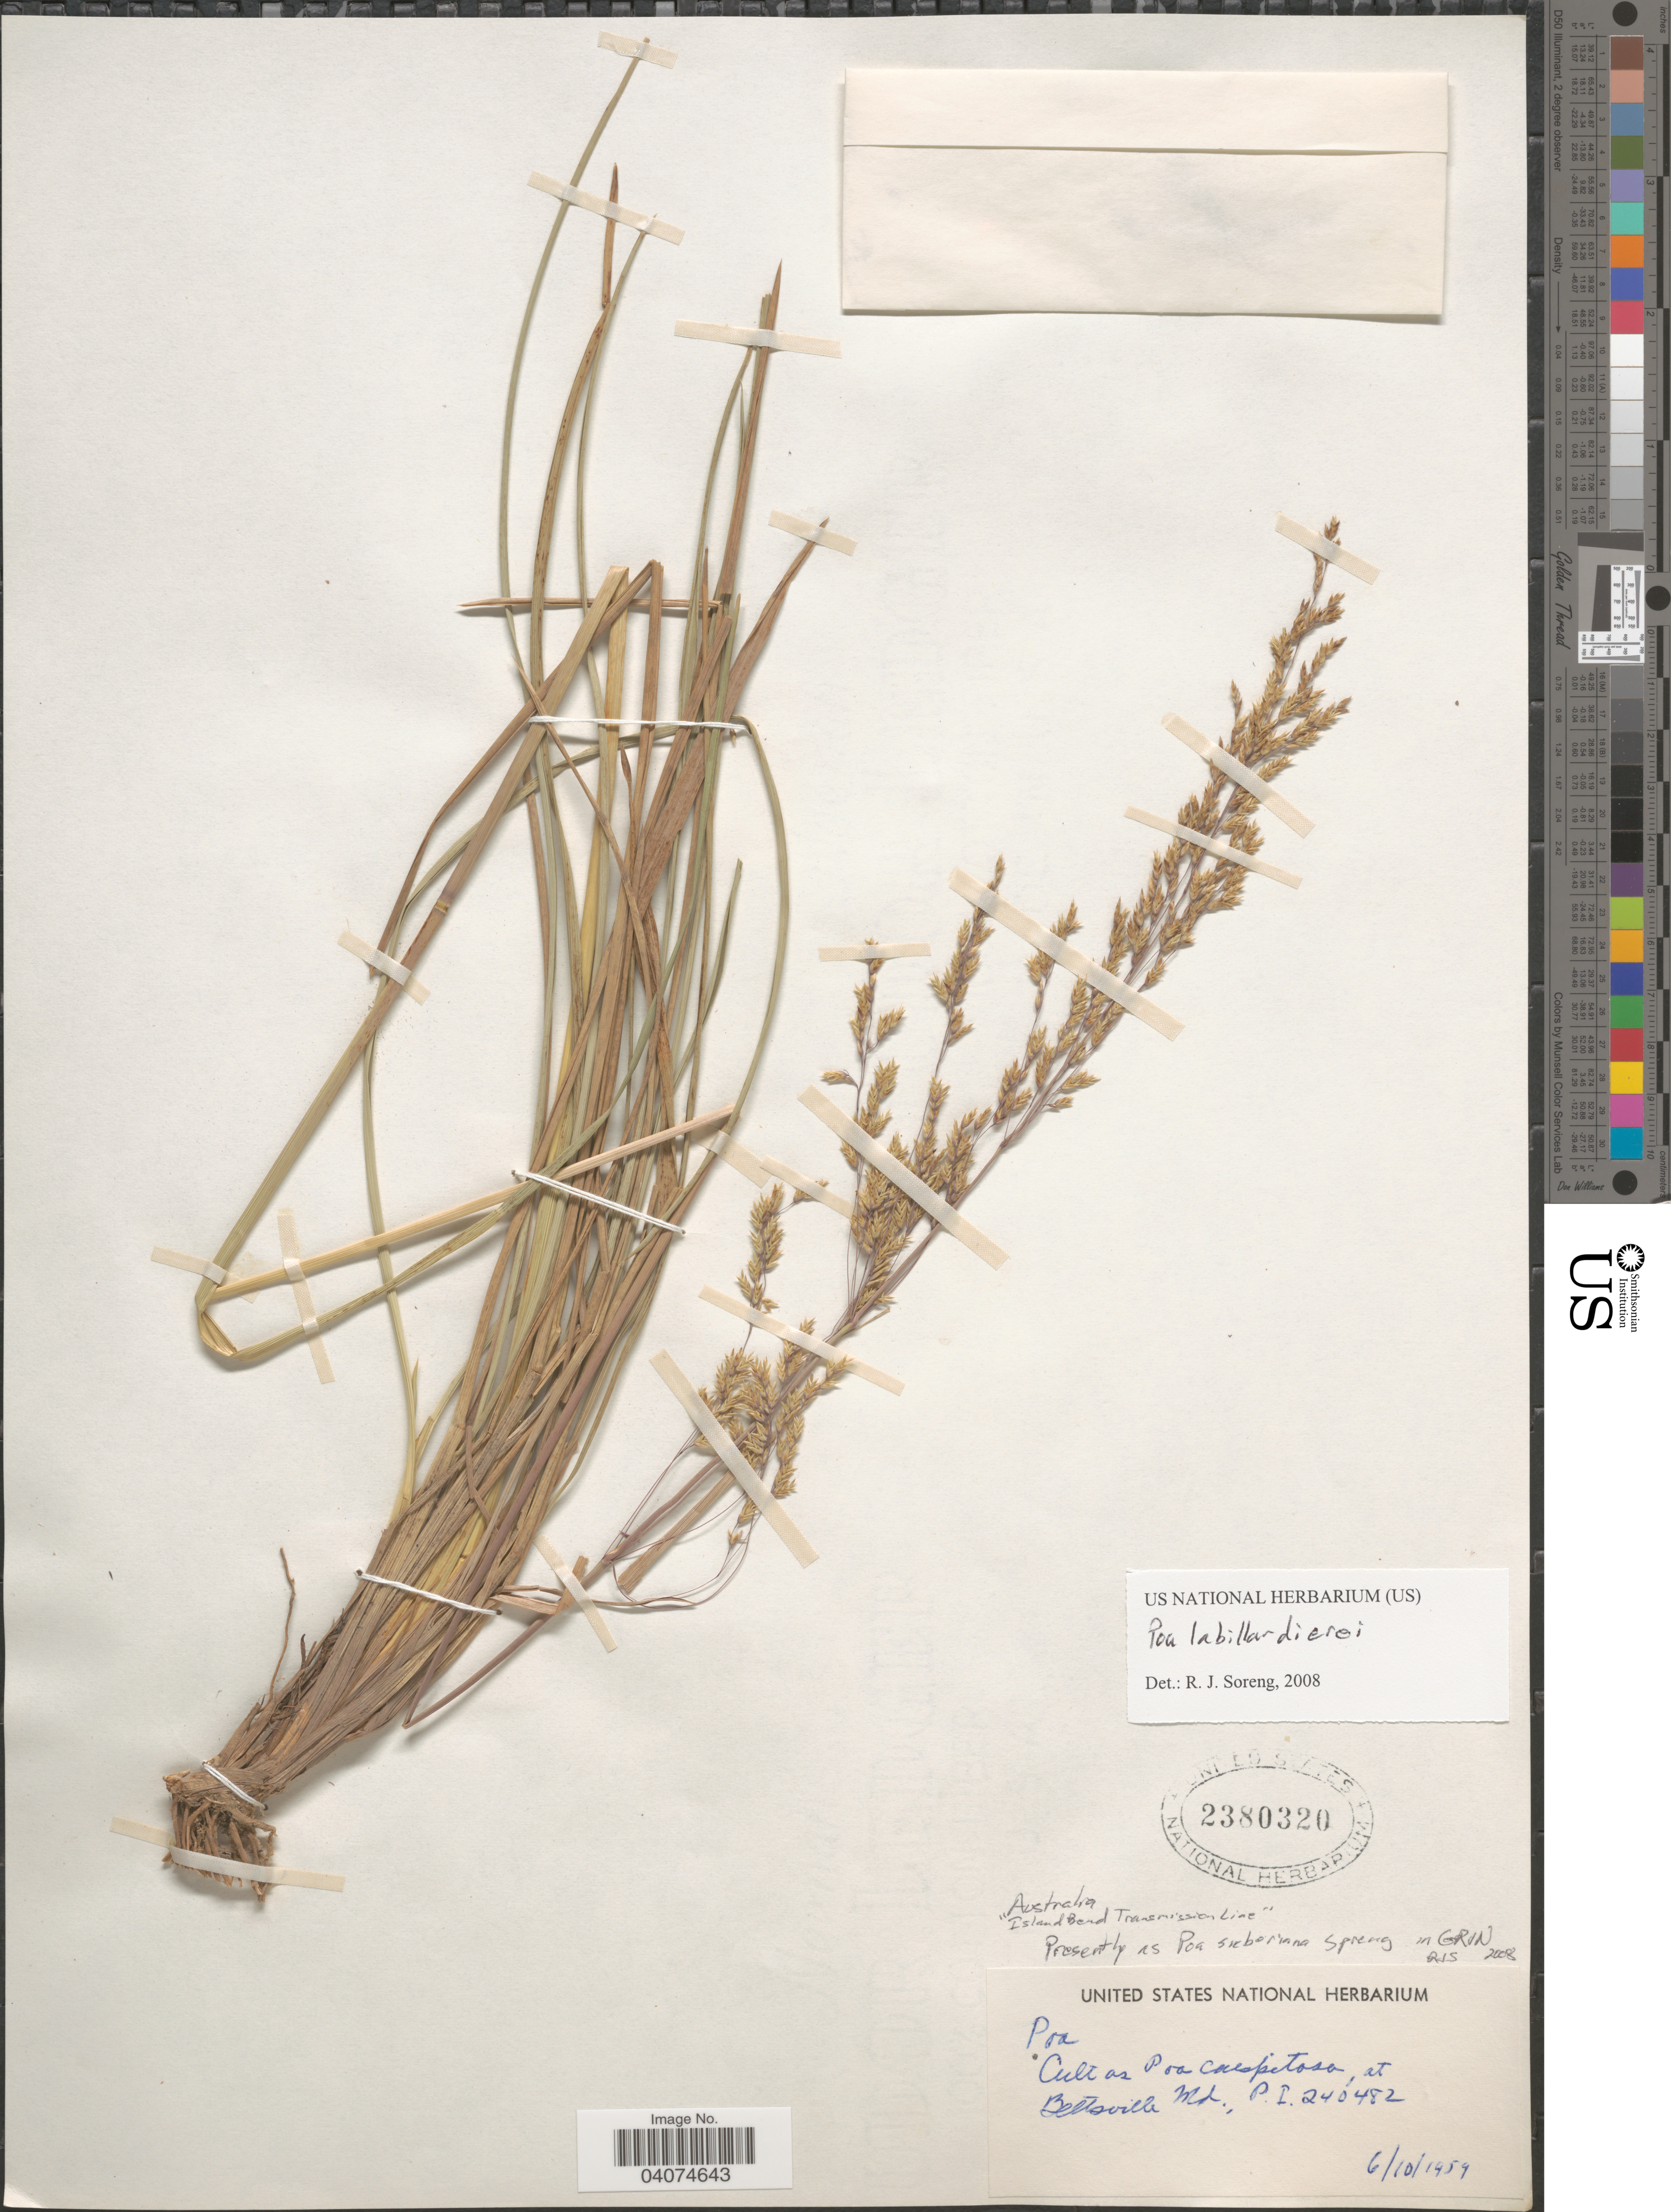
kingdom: Plantae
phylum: Tracheophyta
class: Liliopsida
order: Poales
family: Poaceae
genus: Poa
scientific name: Poa labillardierei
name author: Steud.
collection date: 1959-10-06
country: United States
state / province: Maryland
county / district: Prince George's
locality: Beltsville, P.I. 240482.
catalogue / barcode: US 2380320